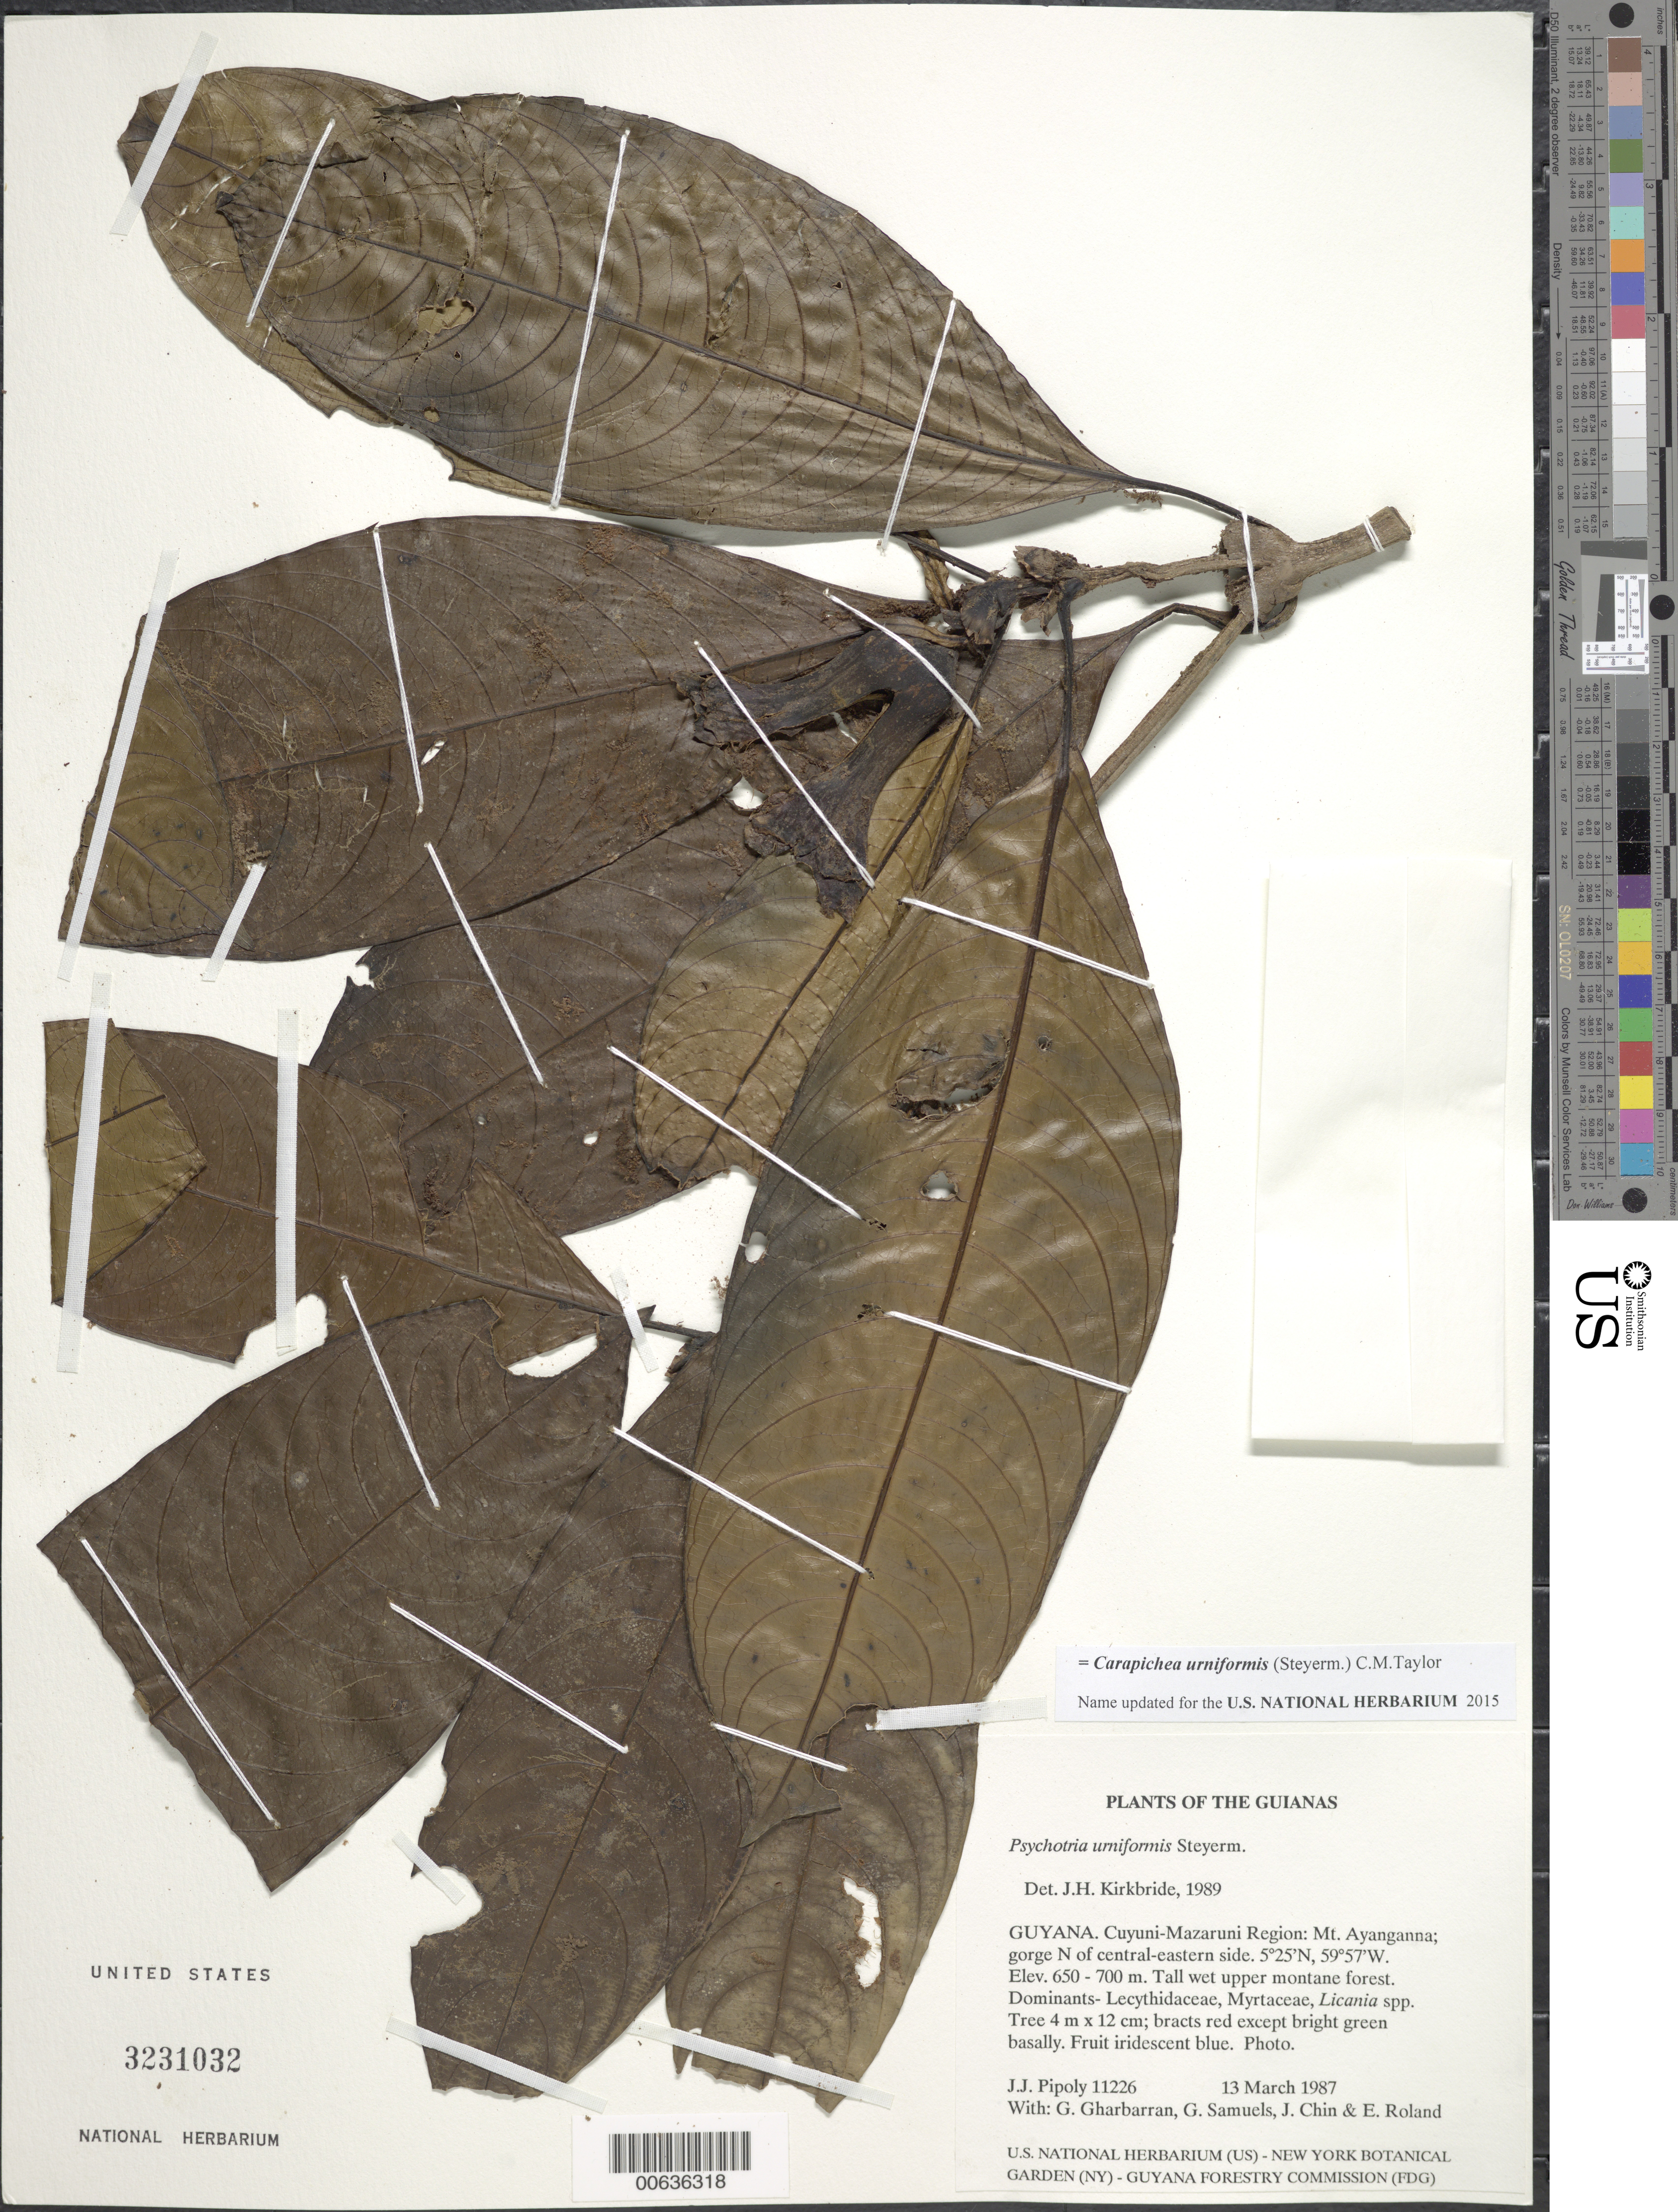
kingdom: Plantae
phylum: Tracheophyta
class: Magnoliopsida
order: Gentianales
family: Rubiaceae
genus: Psychotria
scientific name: Psychotria urniformis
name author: Steyerm.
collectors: J. J. Pipoly, G. Gharbarran, G. Samuels, J. Chin & E. Roland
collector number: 11226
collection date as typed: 13 March 1987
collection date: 1987-03-13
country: Guyana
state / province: Cuyuni-Mazaruni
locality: Mt. Ayanganna; gorge N of central-eastern side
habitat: Tall wet upper montane forest. Dominants: Lecythidaceae, Myrtaceae, Licania spp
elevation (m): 650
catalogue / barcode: US 3231032